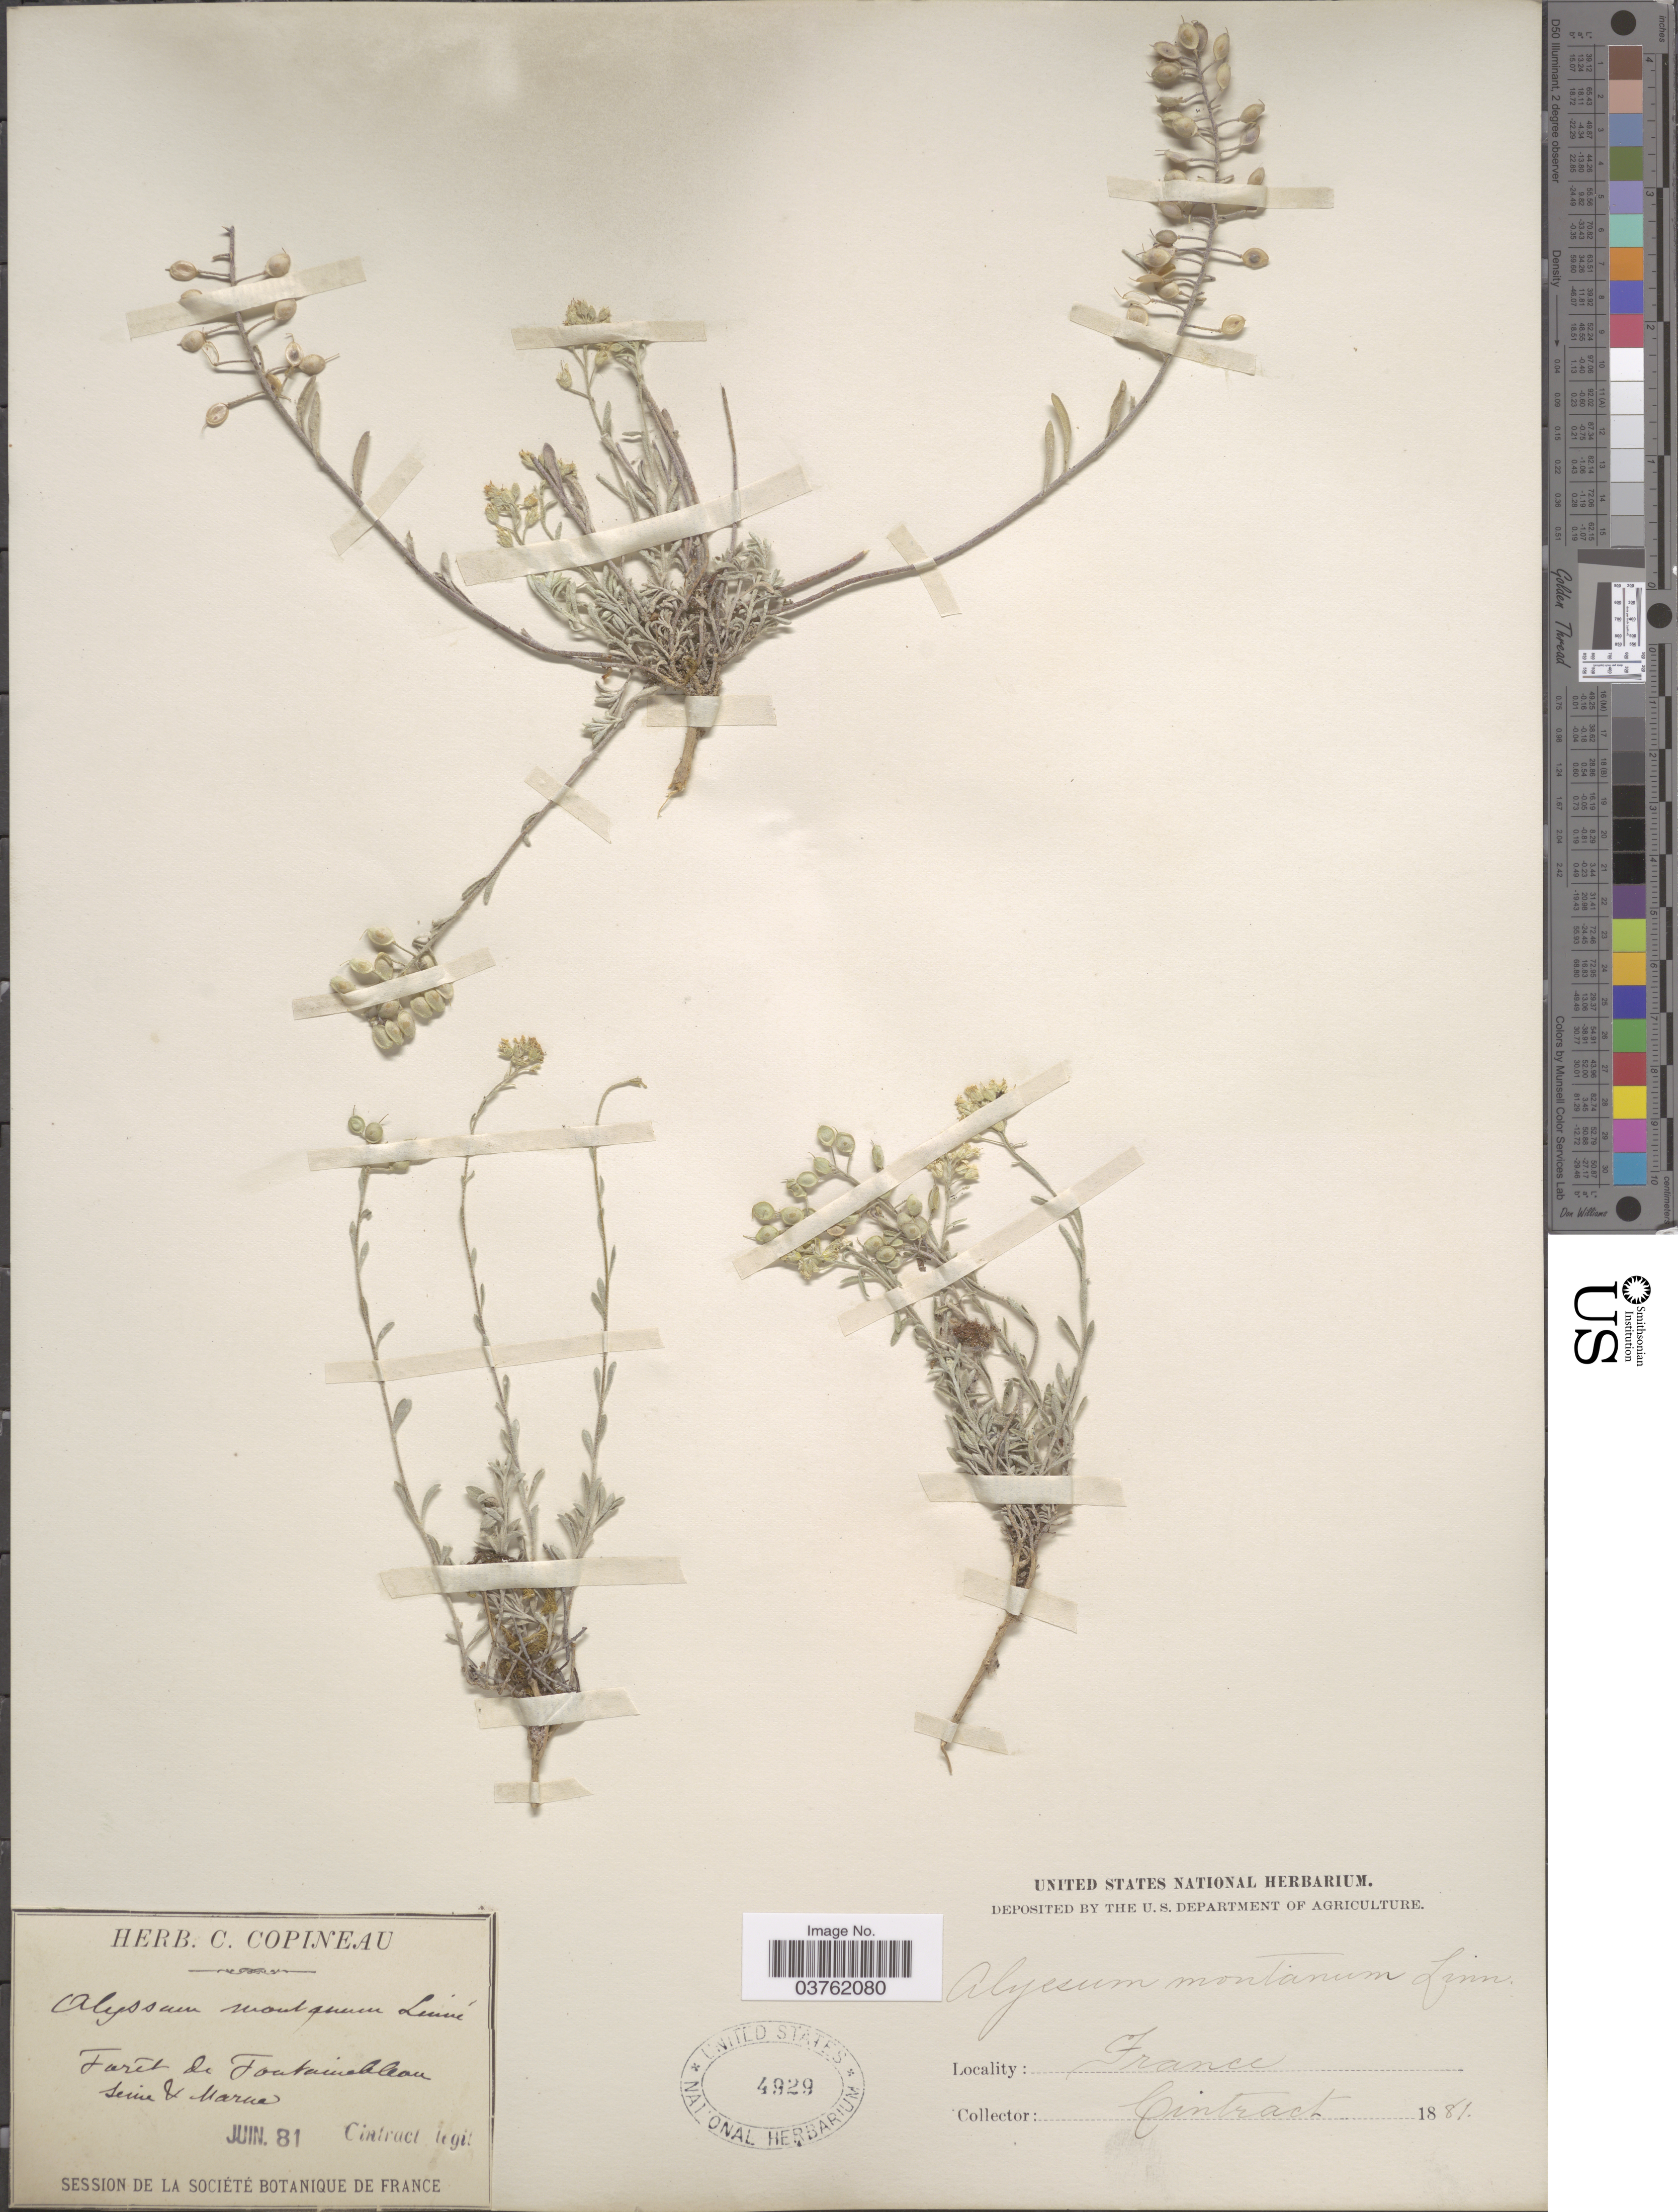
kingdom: Plantae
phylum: Tracheophyta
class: Magnoliopsida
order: Brassicales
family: Brassicaceae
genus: Alyssum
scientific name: Alyssum montanum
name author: L.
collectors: Cintract, --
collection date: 1881-06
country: France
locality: Forêt de Fontainebleau. Seine & Marne.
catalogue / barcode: US 4929